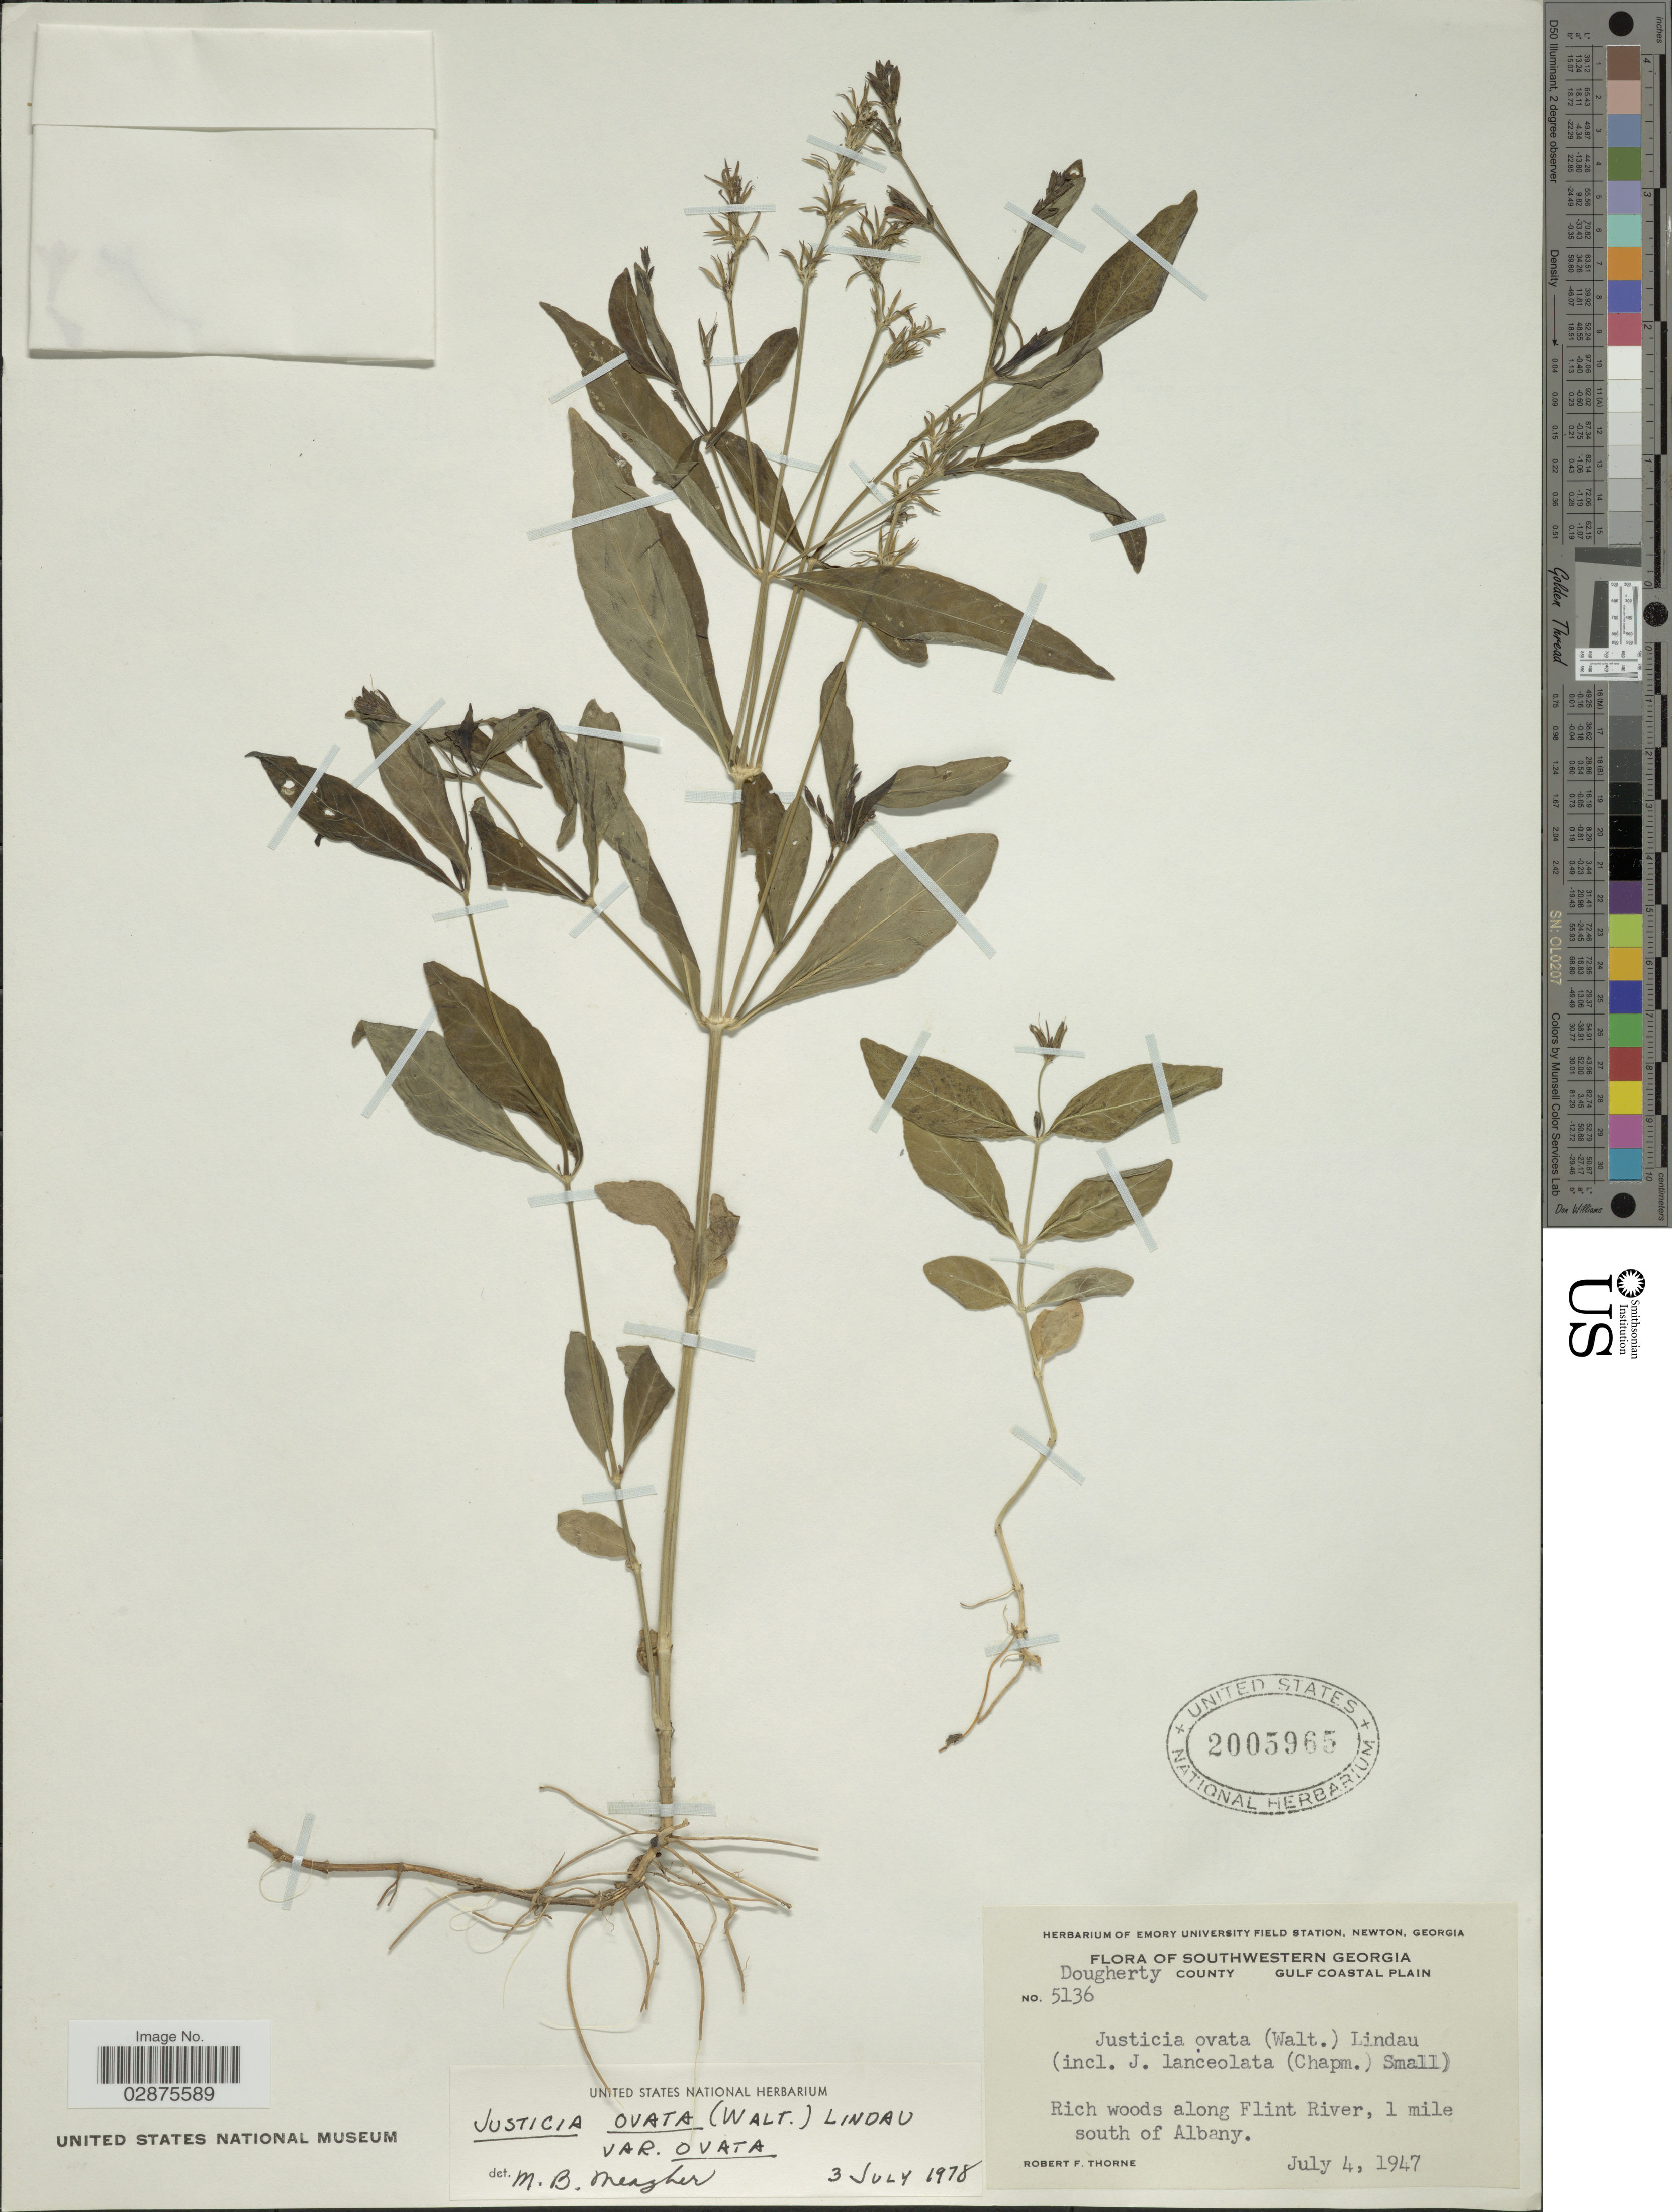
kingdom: Plantae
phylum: Tracheophyta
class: Magnoliopsida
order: Lamiales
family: Acanthaceae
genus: Justicia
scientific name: Justicia ovata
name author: E. Mey.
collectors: R. F. Thorne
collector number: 5136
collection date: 1947-07-04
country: United States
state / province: Georgia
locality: Southwestern Georgia. Dougherty county. Gulf coastal plain. Rich woods along Flint River, 1 mile south of Albany.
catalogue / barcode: US 2005965